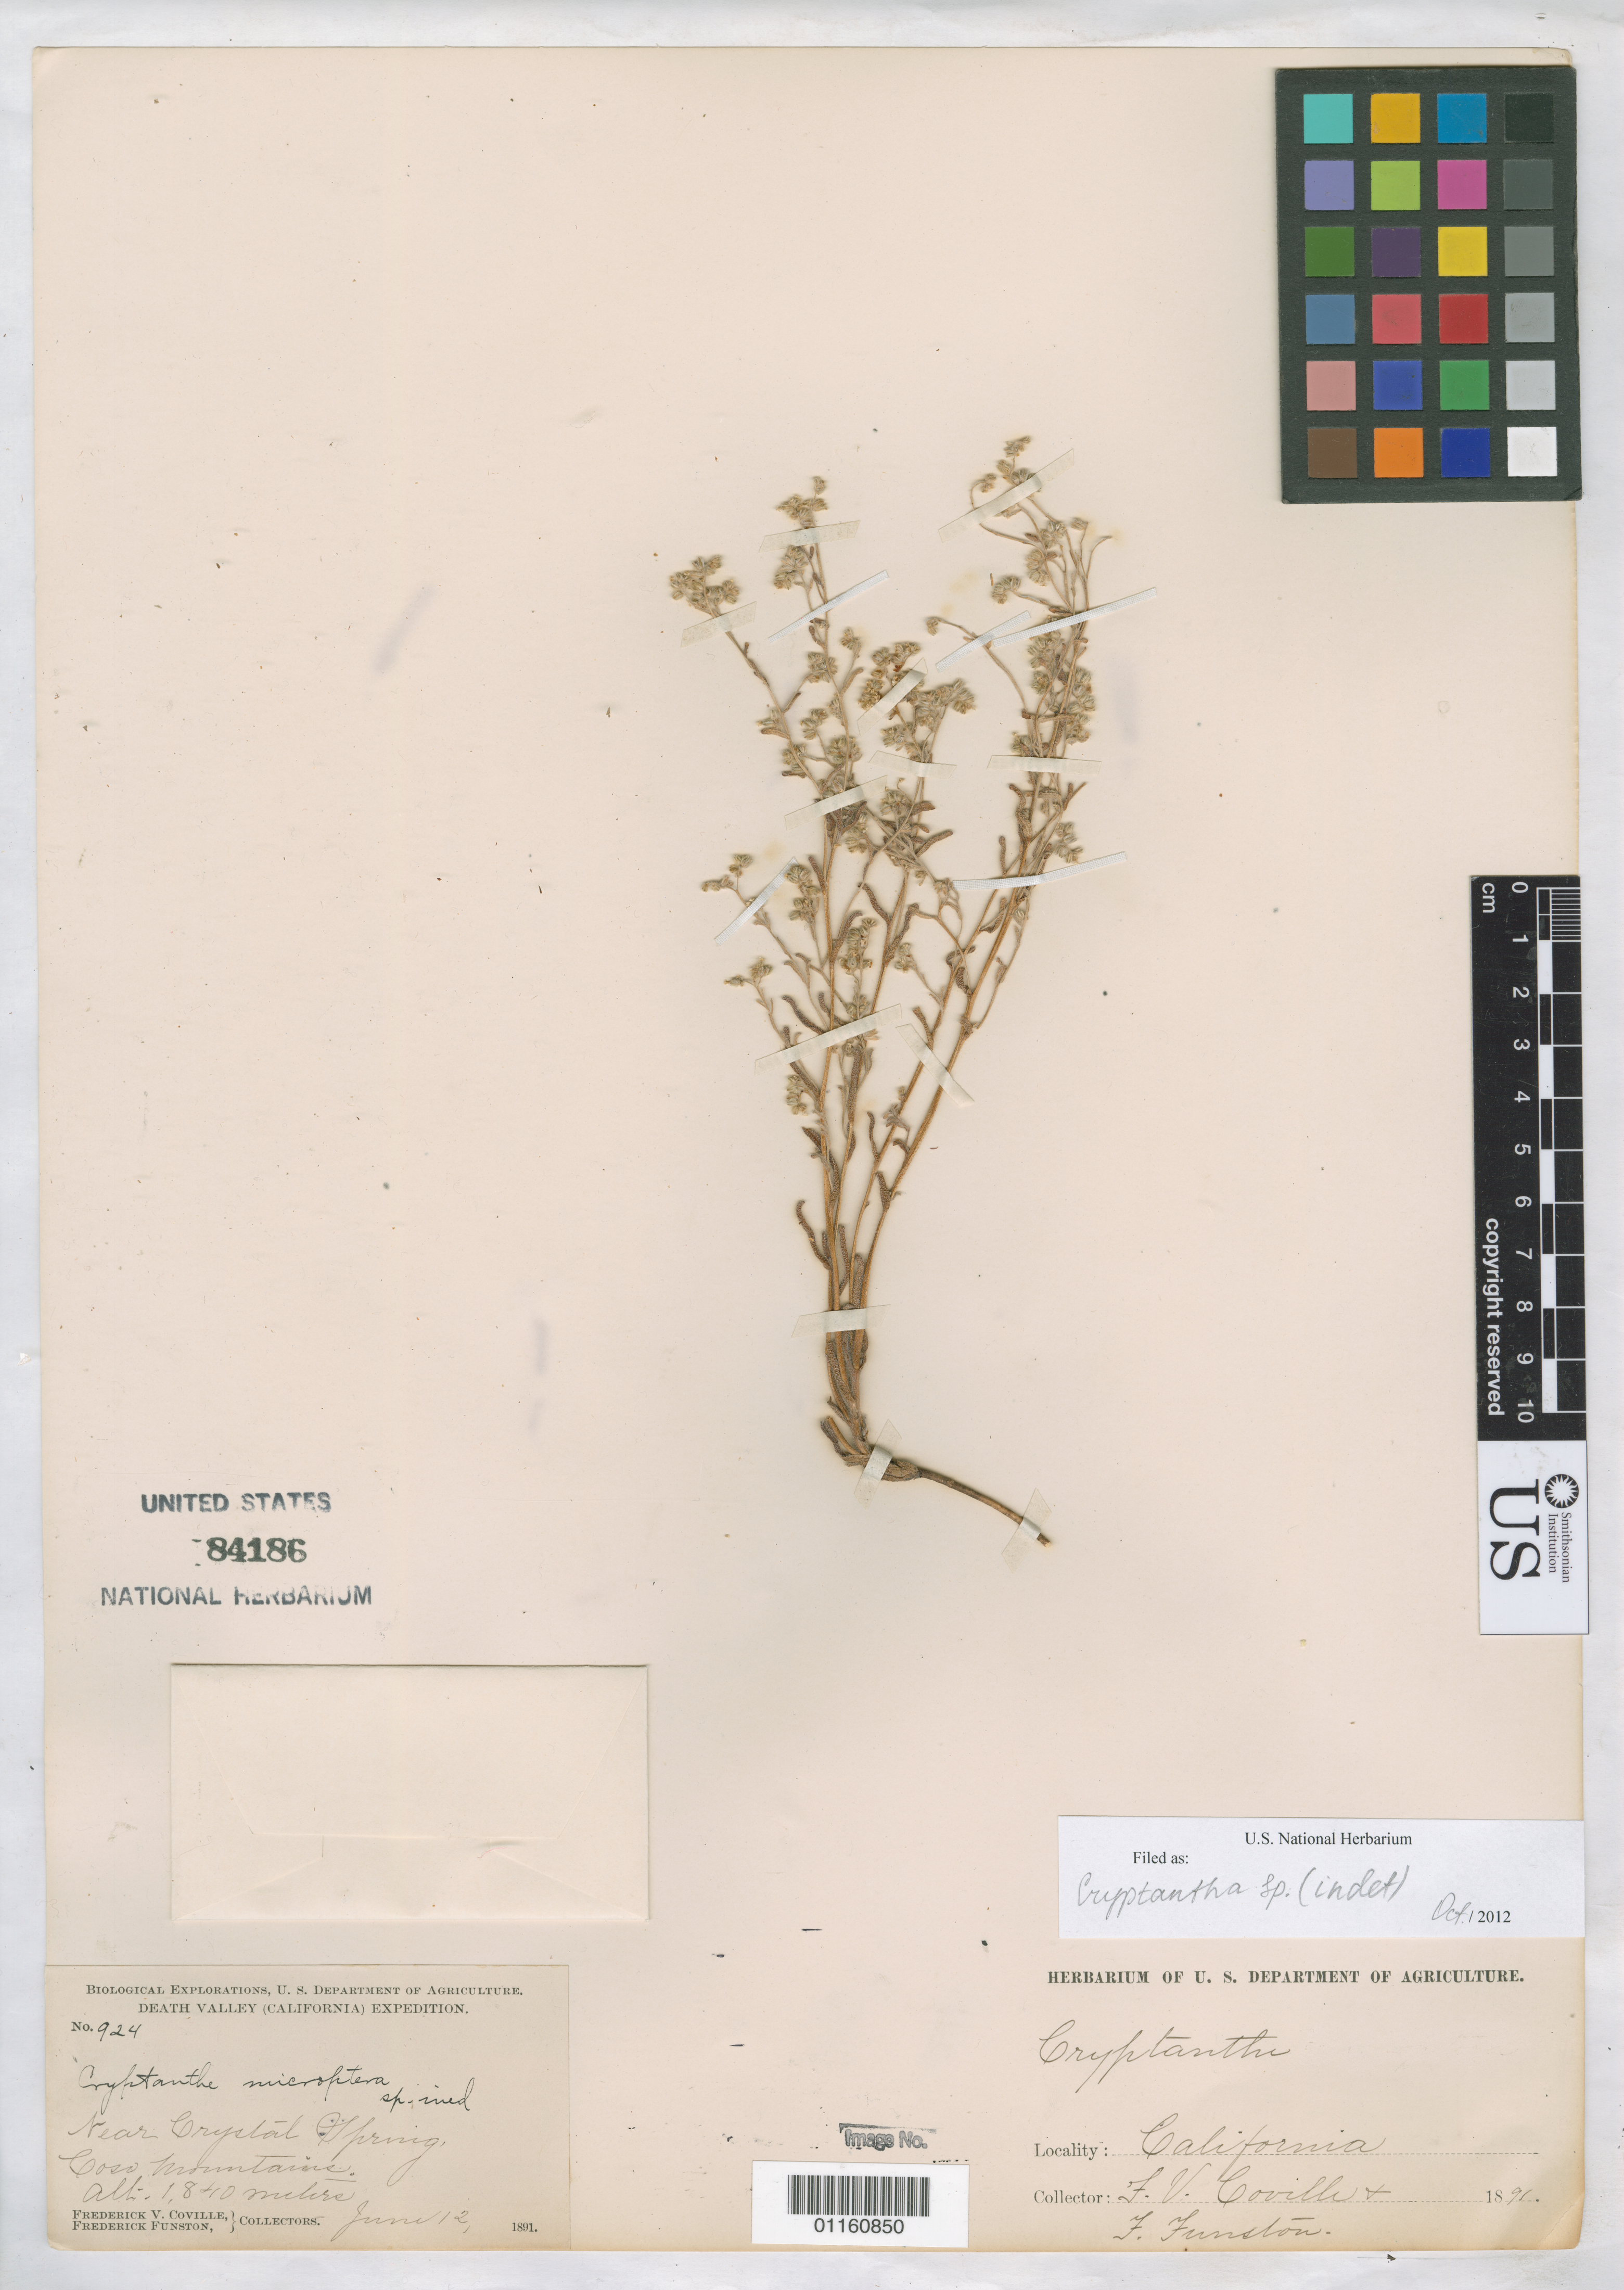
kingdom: Plantae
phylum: Tracheophyta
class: Magnoliopsida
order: Boraginales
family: Boraginaceae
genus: Cryptantha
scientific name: Cryptantha sp.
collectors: F. V. Coville & F. Funston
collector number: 924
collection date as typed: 12 Jun 1891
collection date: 1891-06-12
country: United States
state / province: California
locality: near Crystal Spring, Coso Mountains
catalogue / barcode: US 84186